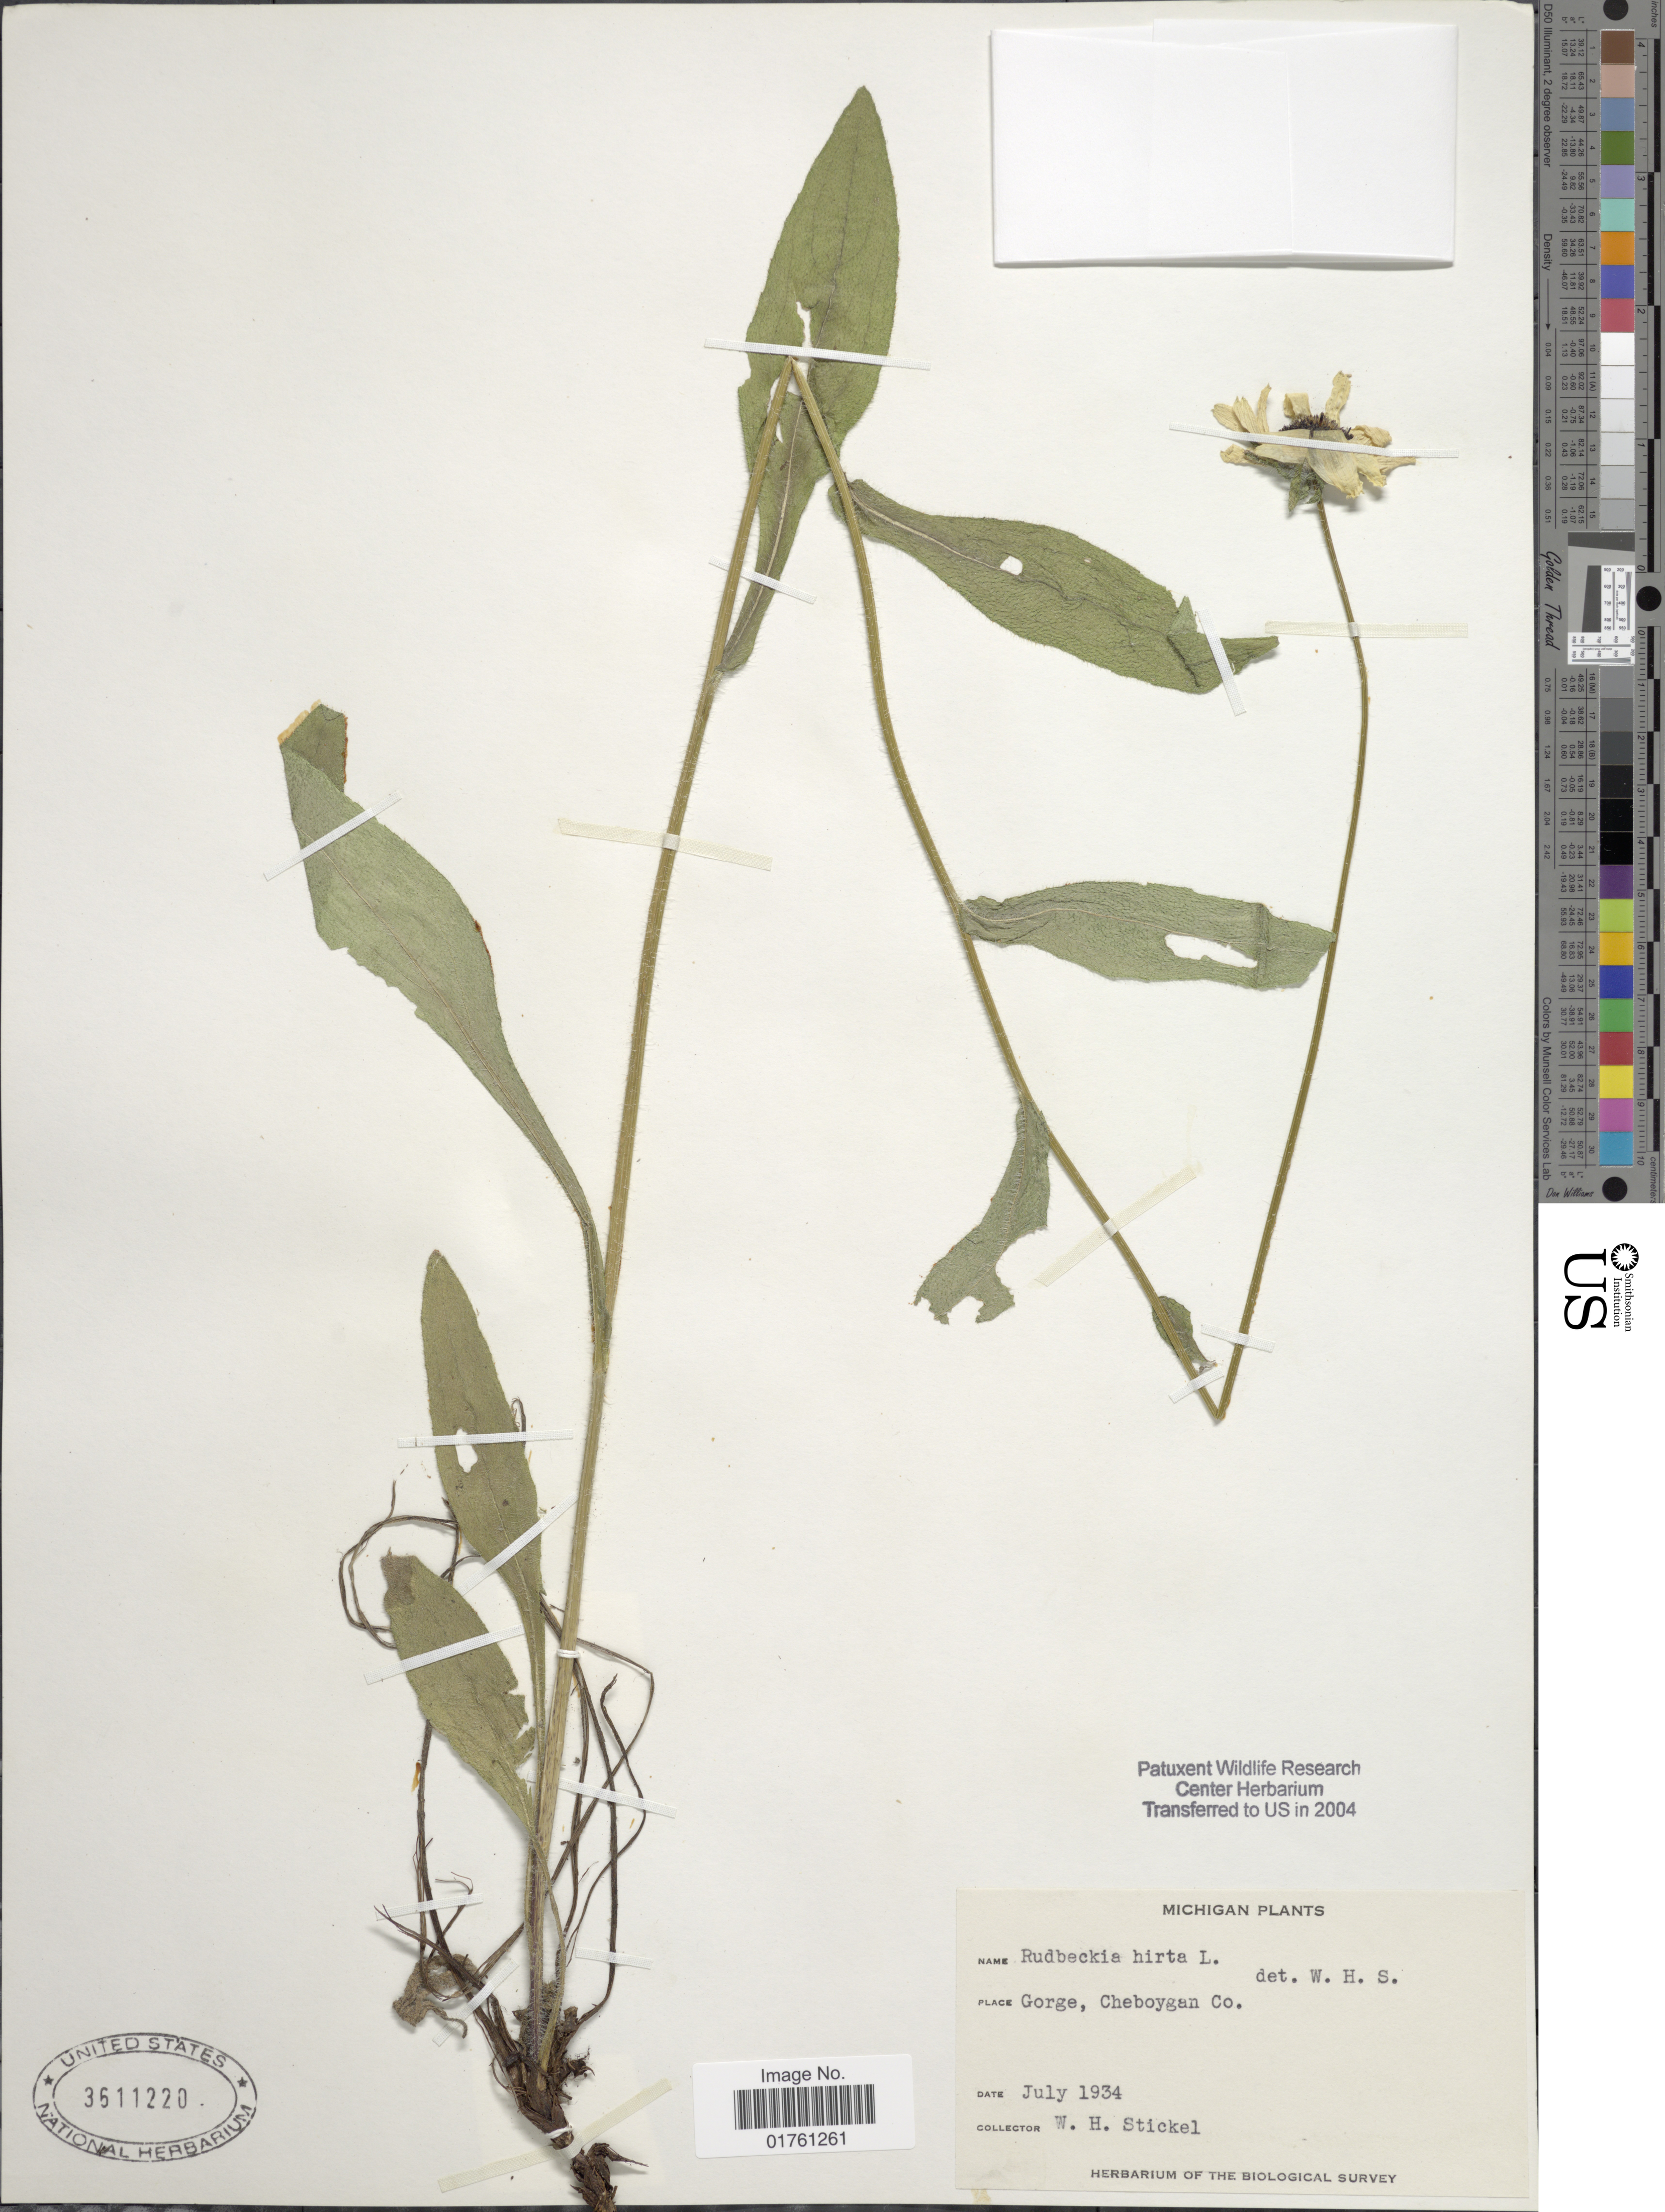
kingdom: Plantae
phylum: Tracheophyta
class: Magnoliopsida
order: Asterales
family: Asteraceae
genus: Rudbeckia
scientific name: Rudbeckia hirta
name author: L.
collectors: W. Stickel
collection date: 1934-07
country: United States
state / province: Michigan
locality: Gorge, Cheboygan Co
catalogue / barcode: US 3611220